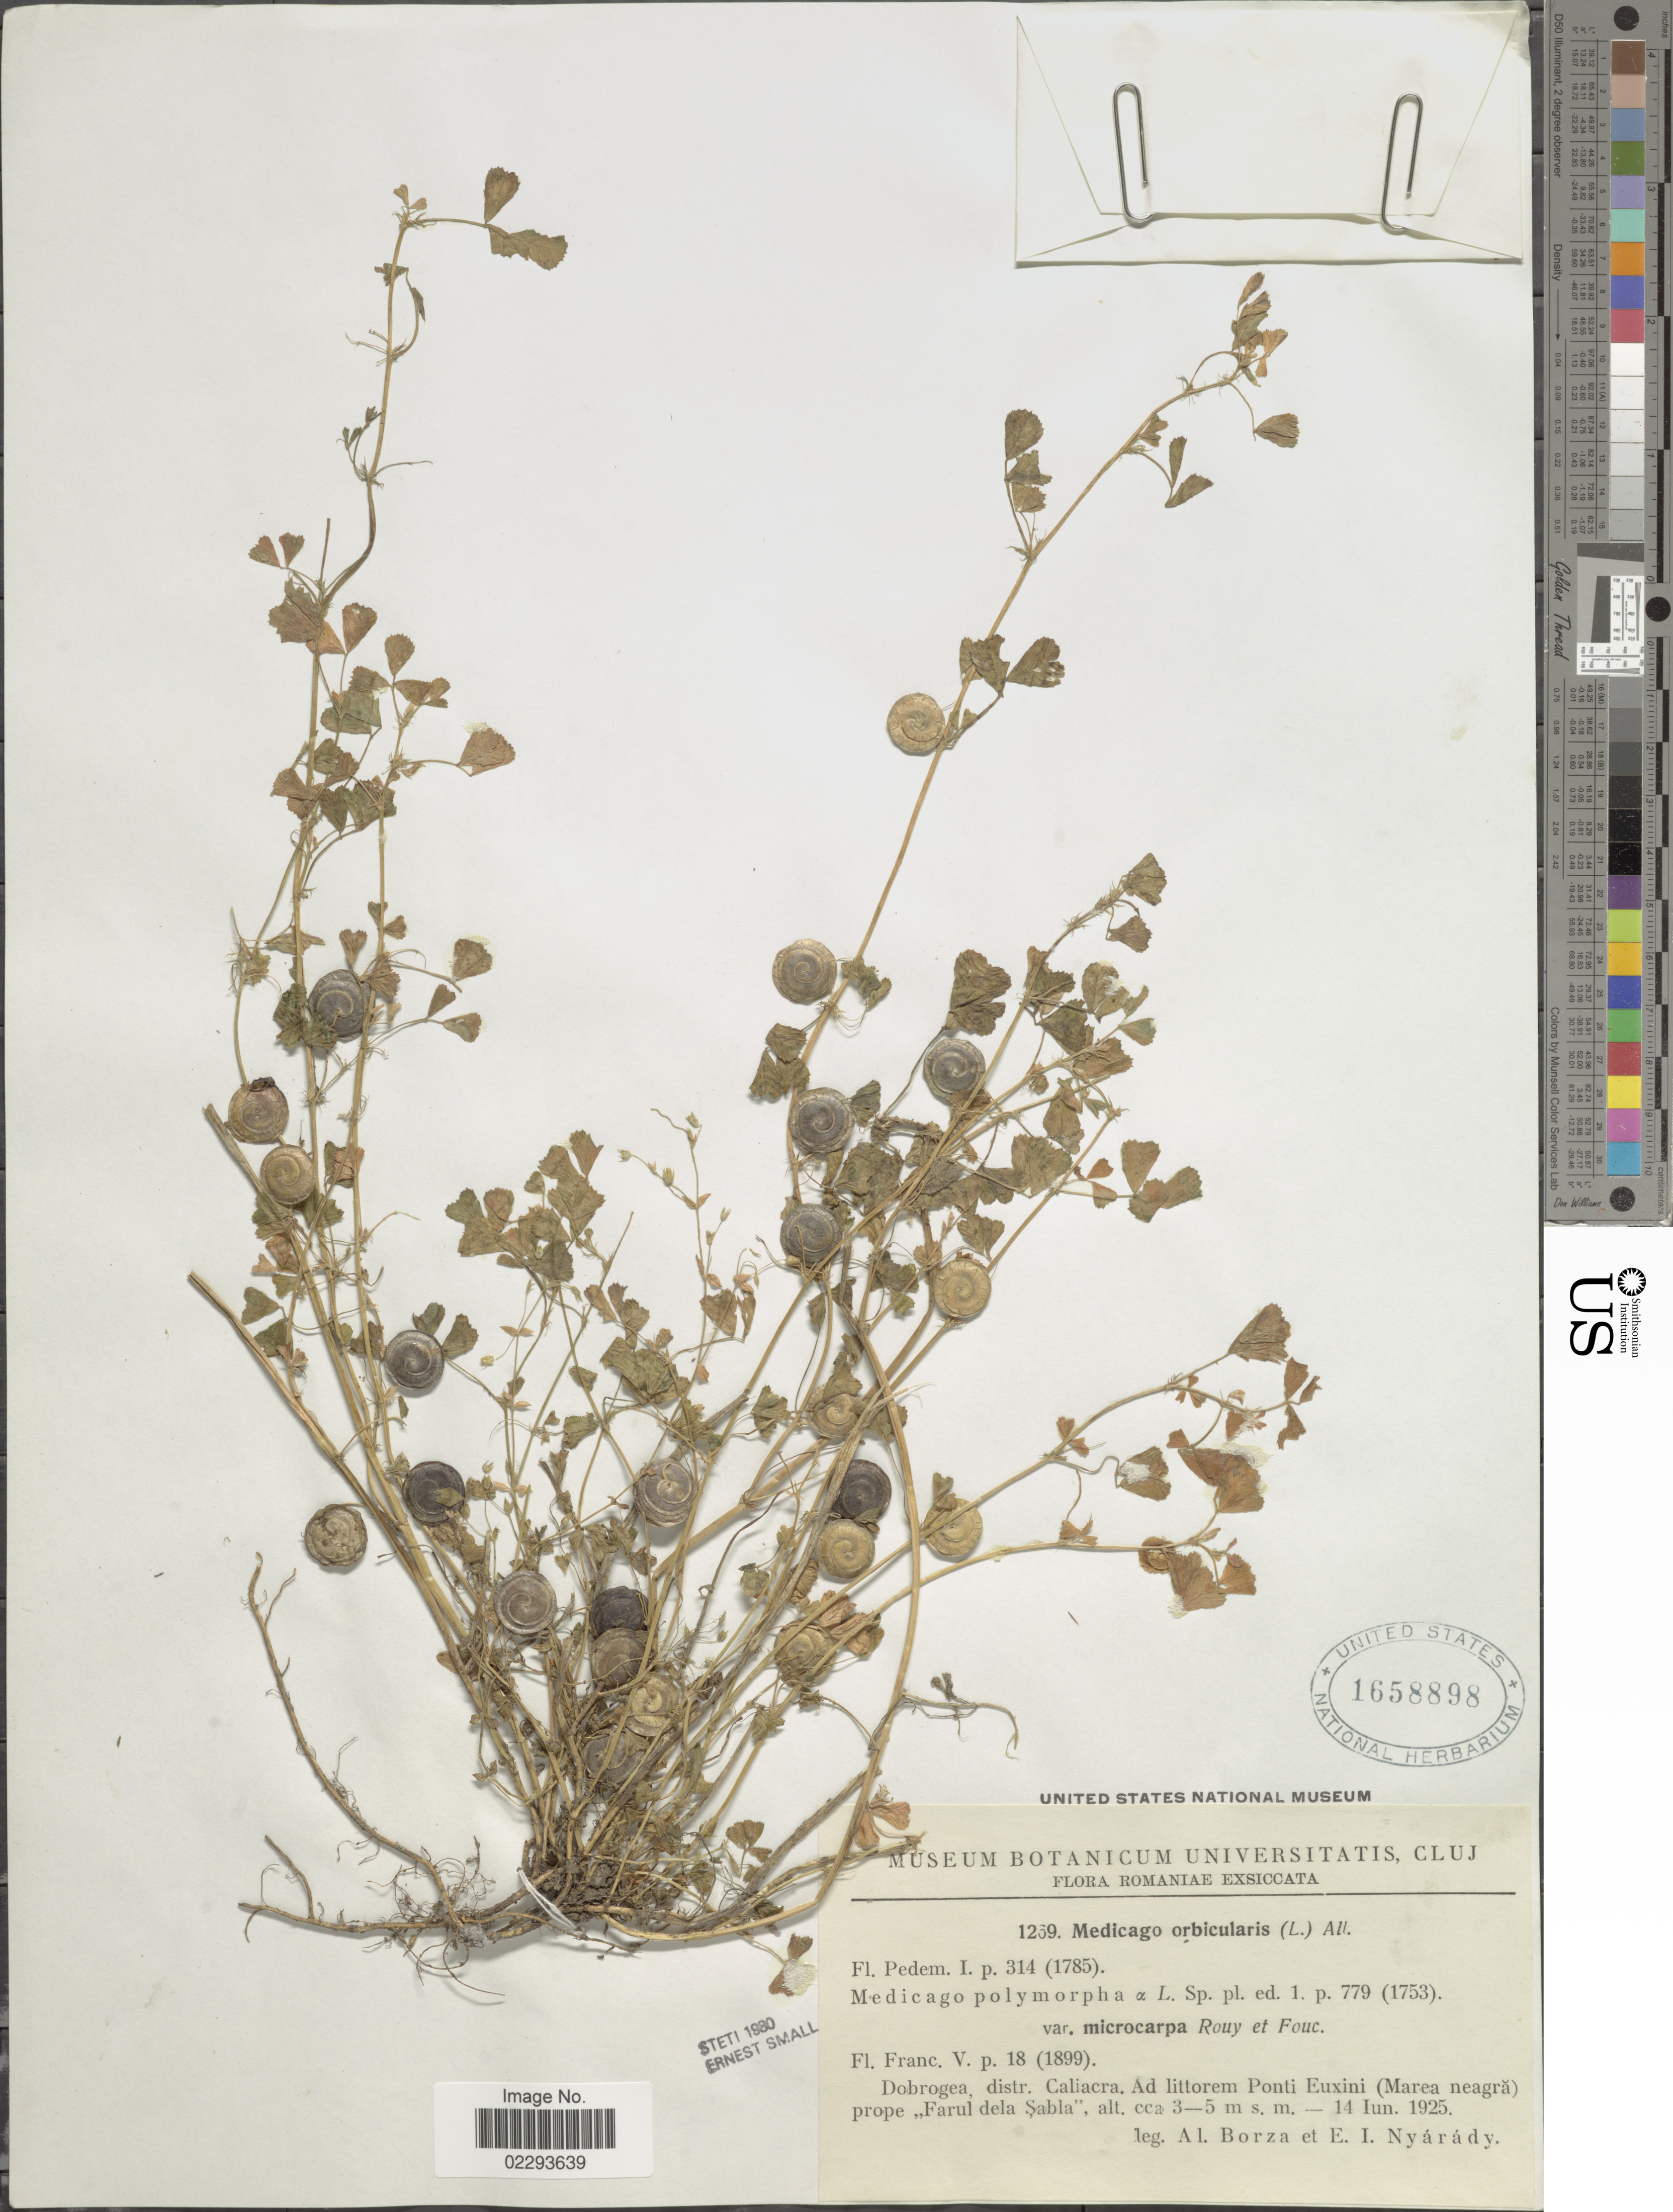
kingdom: Plantae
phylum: Tracheophyta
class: Magnoliopsida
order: Fabales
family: Fabaceae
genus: Medicago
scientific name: Medicago orbicularis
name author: (L.) Bartal.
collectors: A. Borza & E. Nyárády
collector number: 1269*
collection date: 1925-06-14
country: Romania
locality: Dobrogea, distr. Caliacra. Ad littorem Ponti Euxini (Marea neagra) prope Farul dela Sabla.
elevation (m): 3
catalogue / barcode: US 1658898